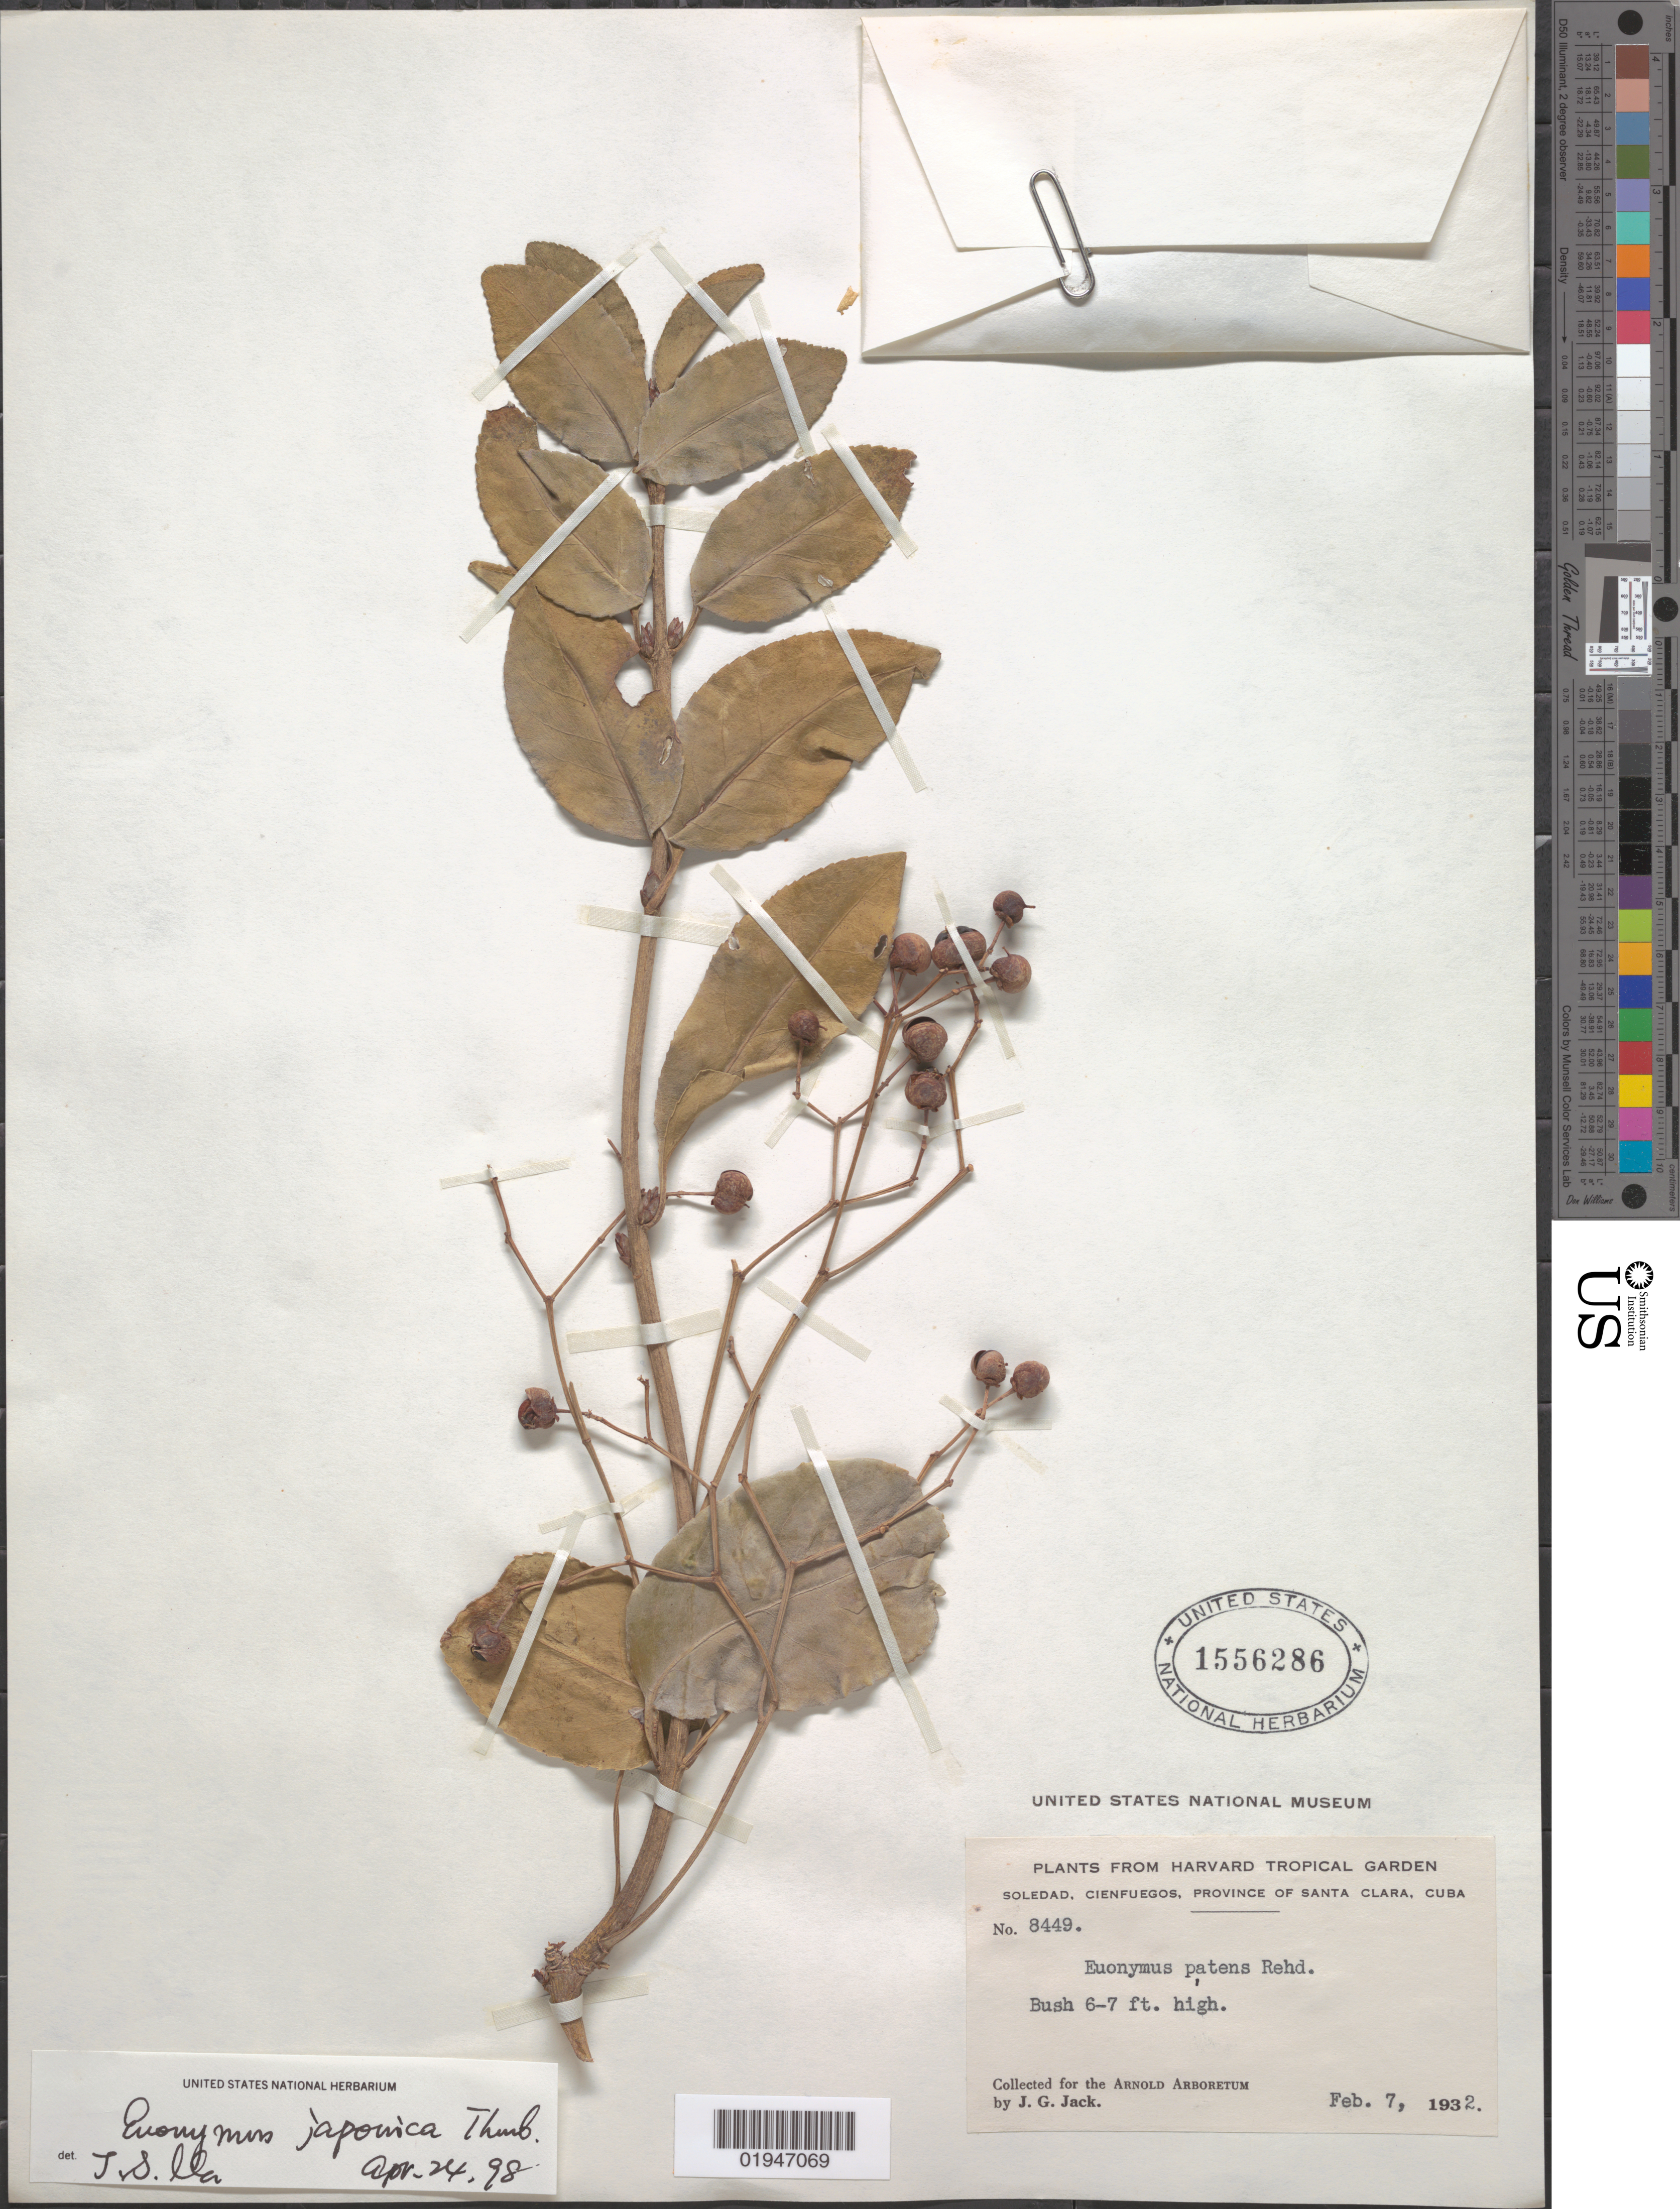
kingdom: Plantae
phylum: Tracheophyta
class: Magnoliopsida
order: Celastrales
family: Celastraceae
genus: Euonymus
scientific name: Euonymus japonicus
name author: Thunb.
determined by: Ma, J. S.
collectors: J. G. Jack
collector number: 8449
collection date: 1932-02-07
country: Cuba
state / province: Cienfuegos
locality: Province Santa Clara [Cienfuegos], Soledad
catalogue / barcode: US 1556286